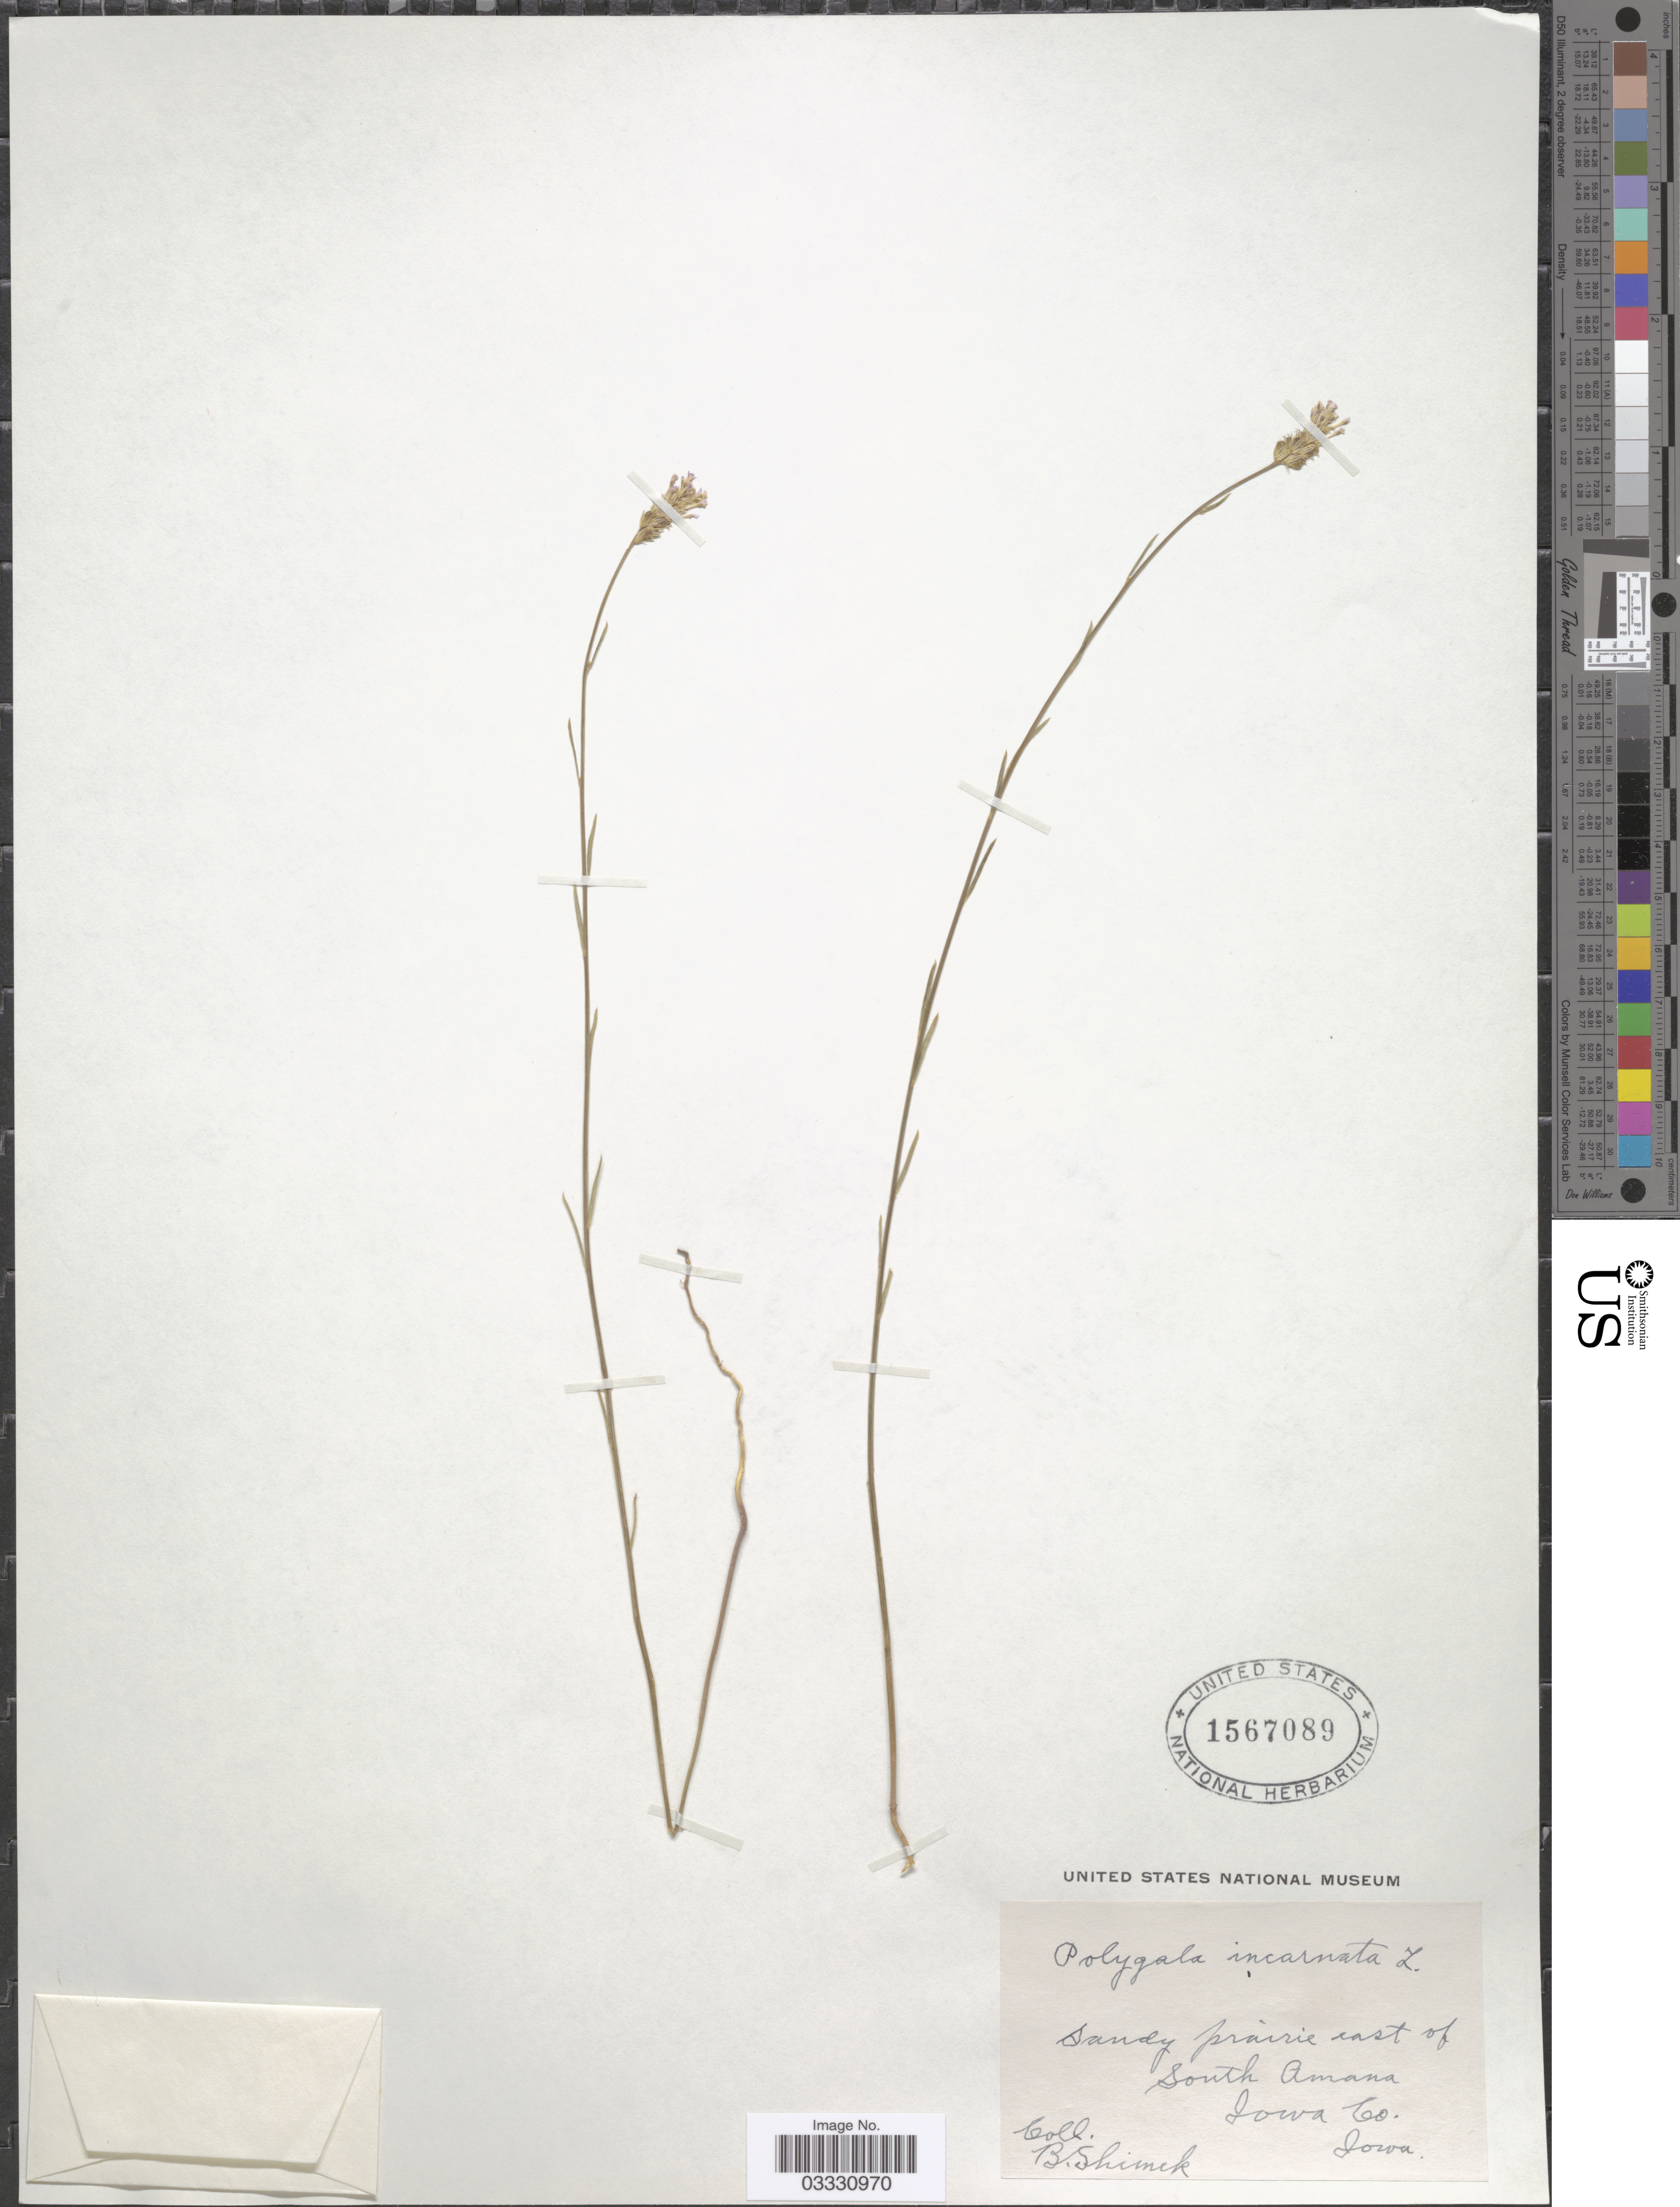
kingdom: Plantae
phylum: Tracheophyta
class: Magnoliopsida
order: Fabales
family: Polygalaceae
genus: Polygala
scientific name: Polygala incarnata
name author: L.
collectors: B. Shimek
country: United States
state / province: Iowa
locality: Sandy prairie east of South Amana, Iowa Co.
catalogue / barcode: US 1567089